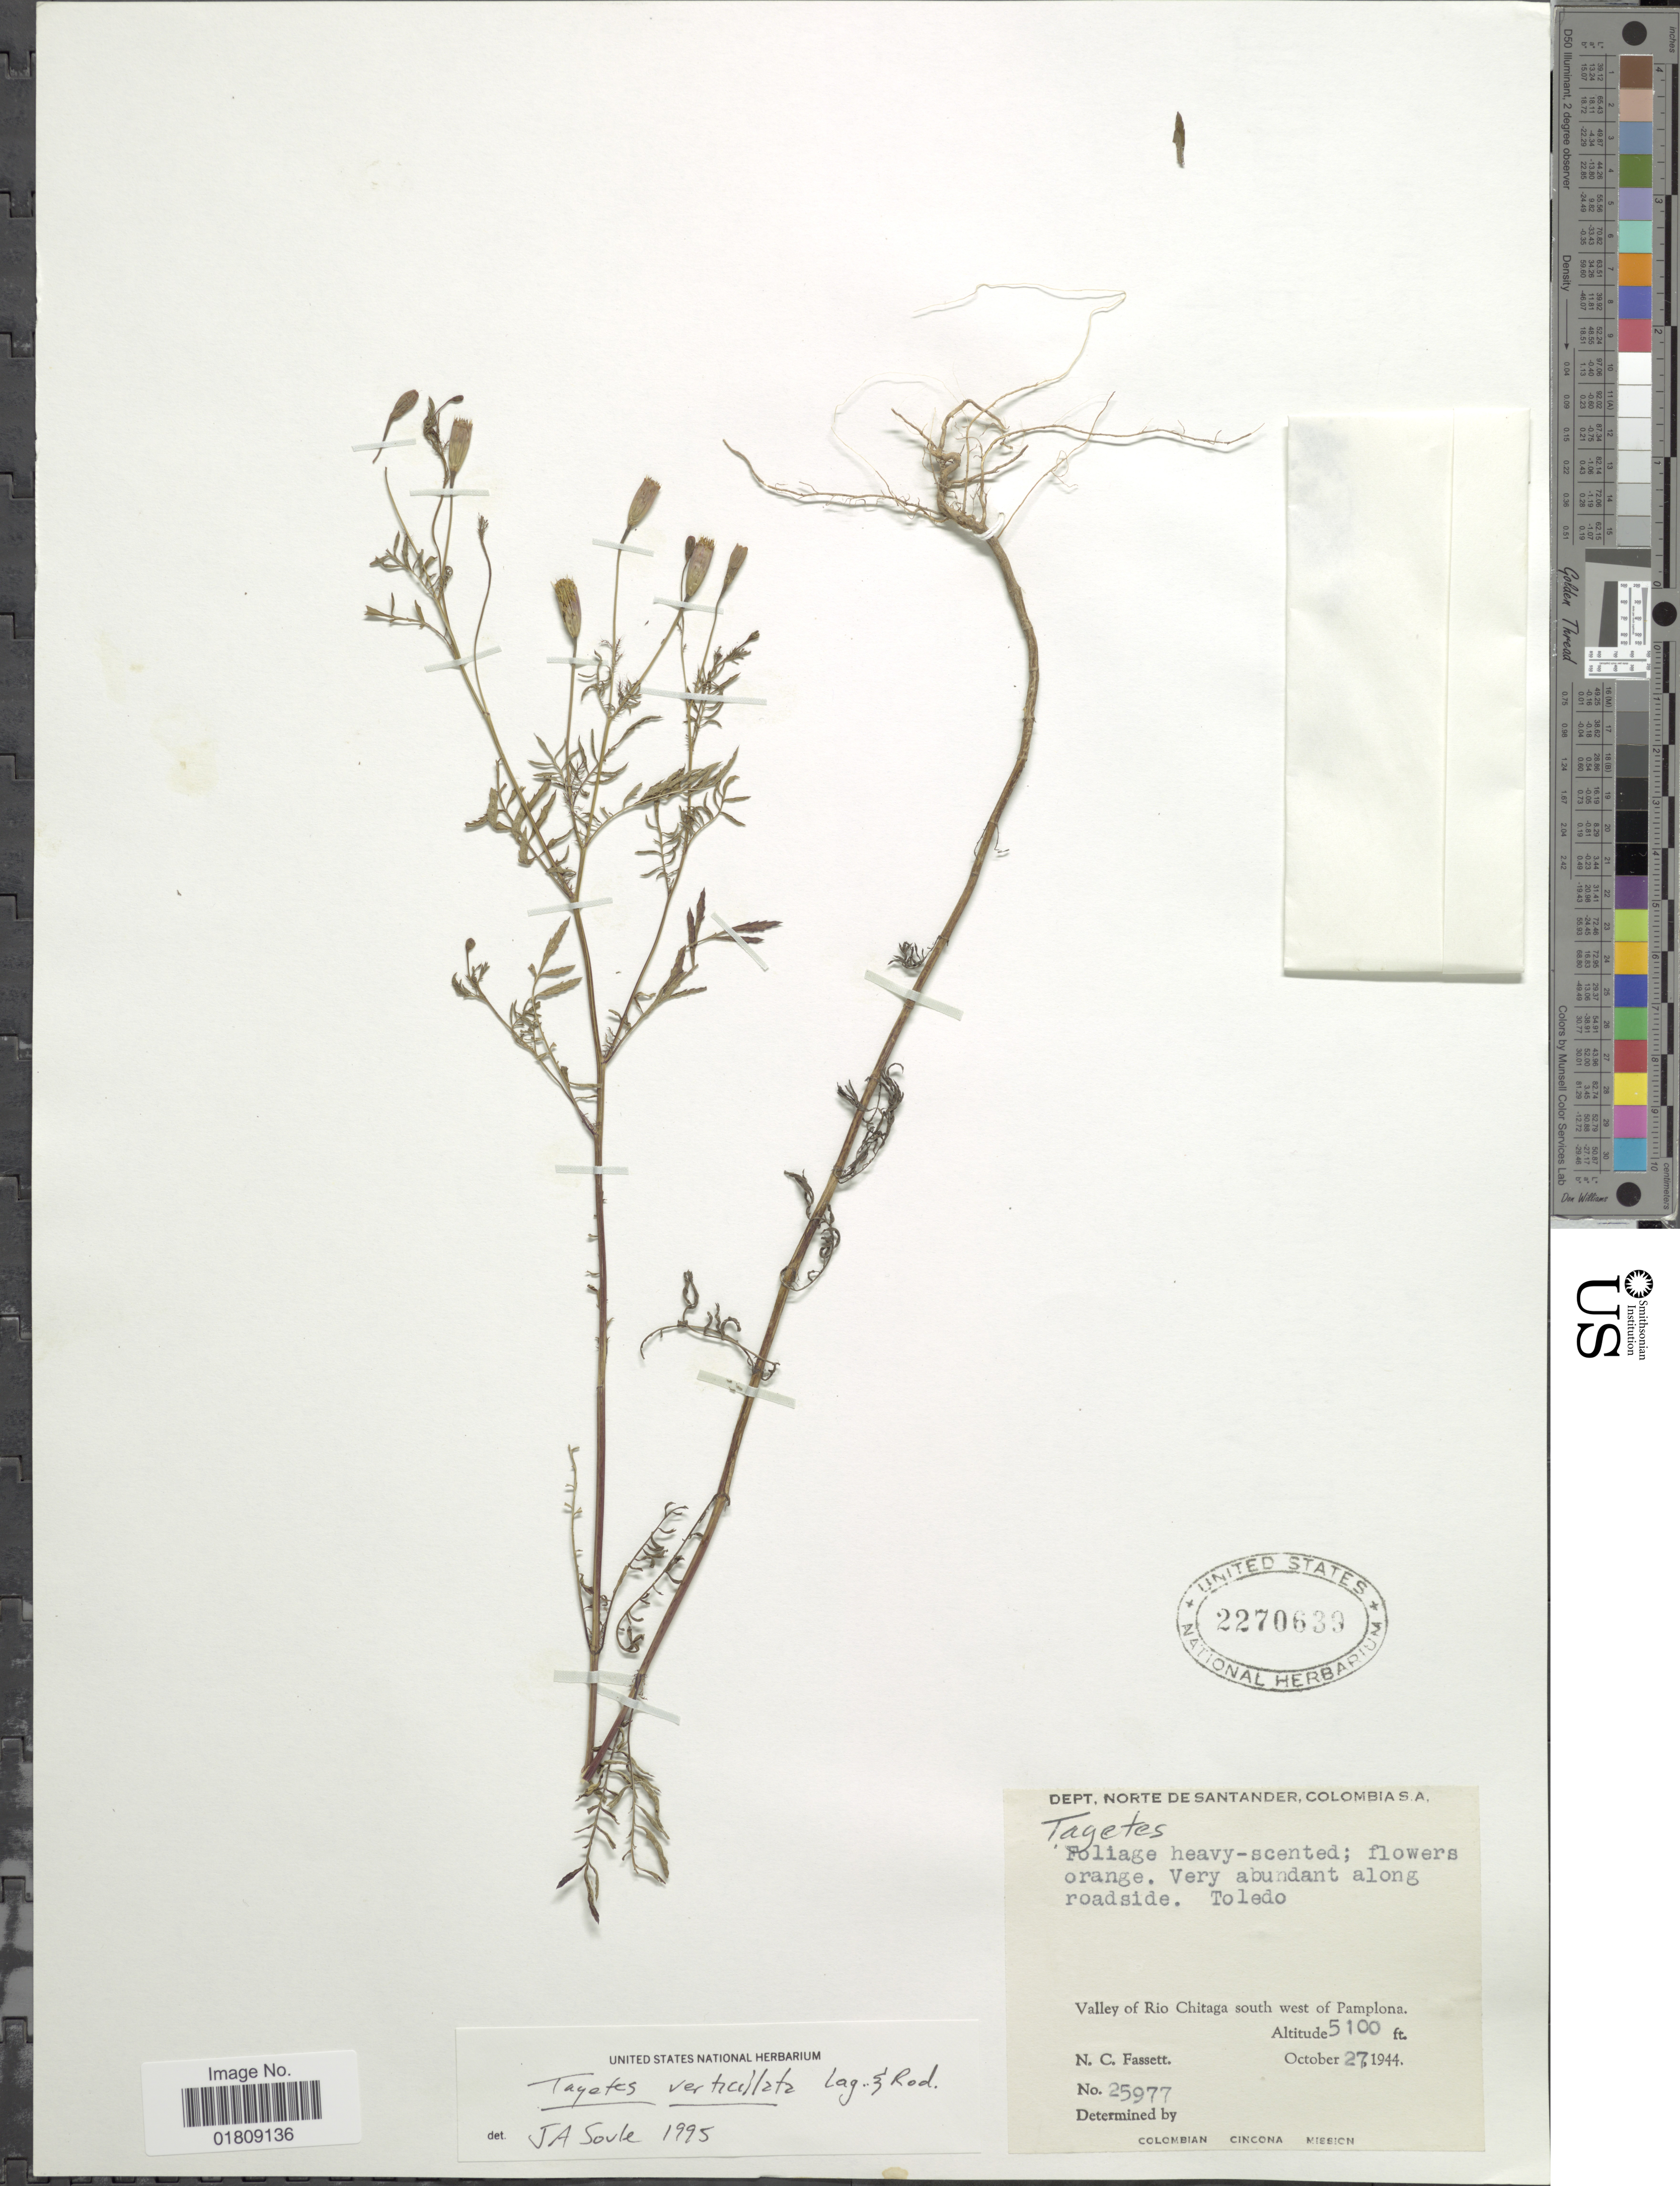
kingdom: Plantae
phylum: Tracheophyta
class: Magnoliopsida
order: Asterales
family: Asteraceae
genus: Tagetes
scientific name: Tagetes verticillata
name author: Lag. & Rodr.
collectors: N. C. Fassett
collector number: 25977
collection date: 1944-10-27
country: Colombia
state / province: Norte de Santander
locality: Along roadside, Toledo, Valley of Rio Chitaga south west of Pamplona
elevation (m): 1554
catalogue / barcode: US 2270639